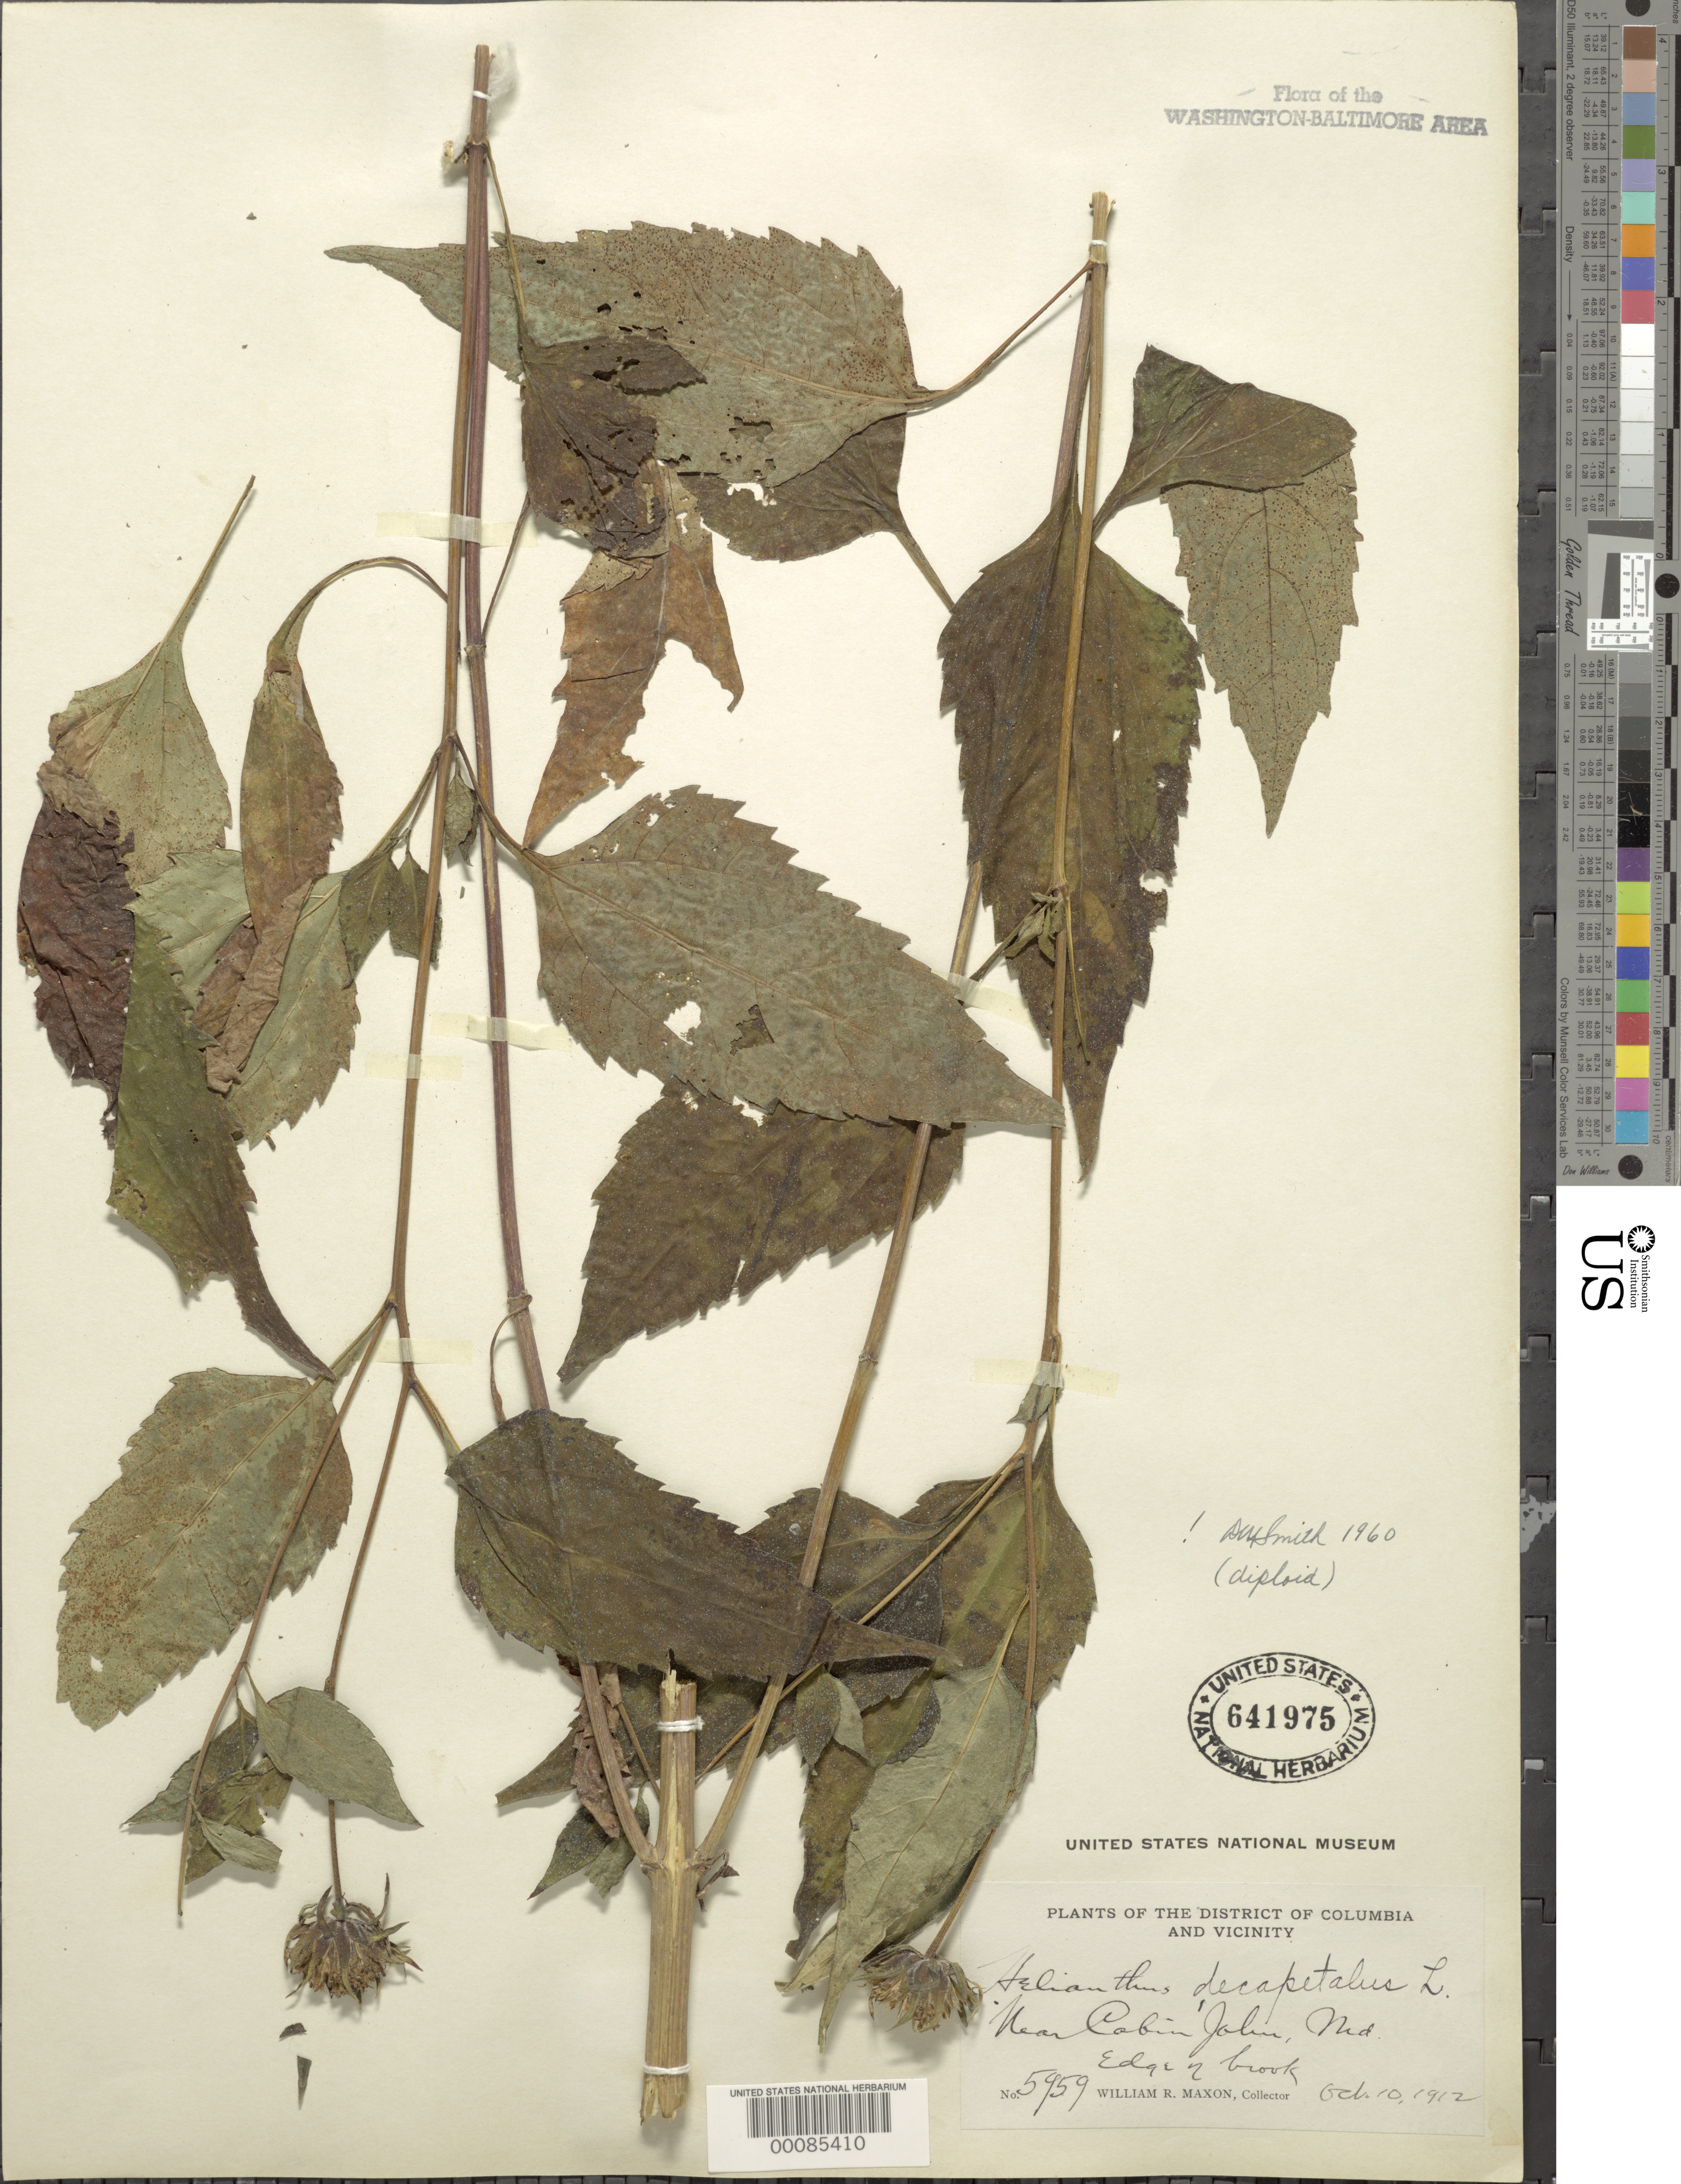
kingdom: Plantae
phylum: Tracheophyta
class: Magnoliopsida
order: Asterales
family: Asteraceae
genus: Helianthus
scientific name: Helianthus decapetalus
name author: L.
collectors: W. R. Maxon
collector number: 5959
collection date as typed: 10 Oct 1912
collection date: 1912-10-10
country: United States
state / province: Maryland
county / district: Montgomery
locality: Cabin John vicinity C. & O. Canal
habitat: Edge of brook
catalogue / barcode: US 641975